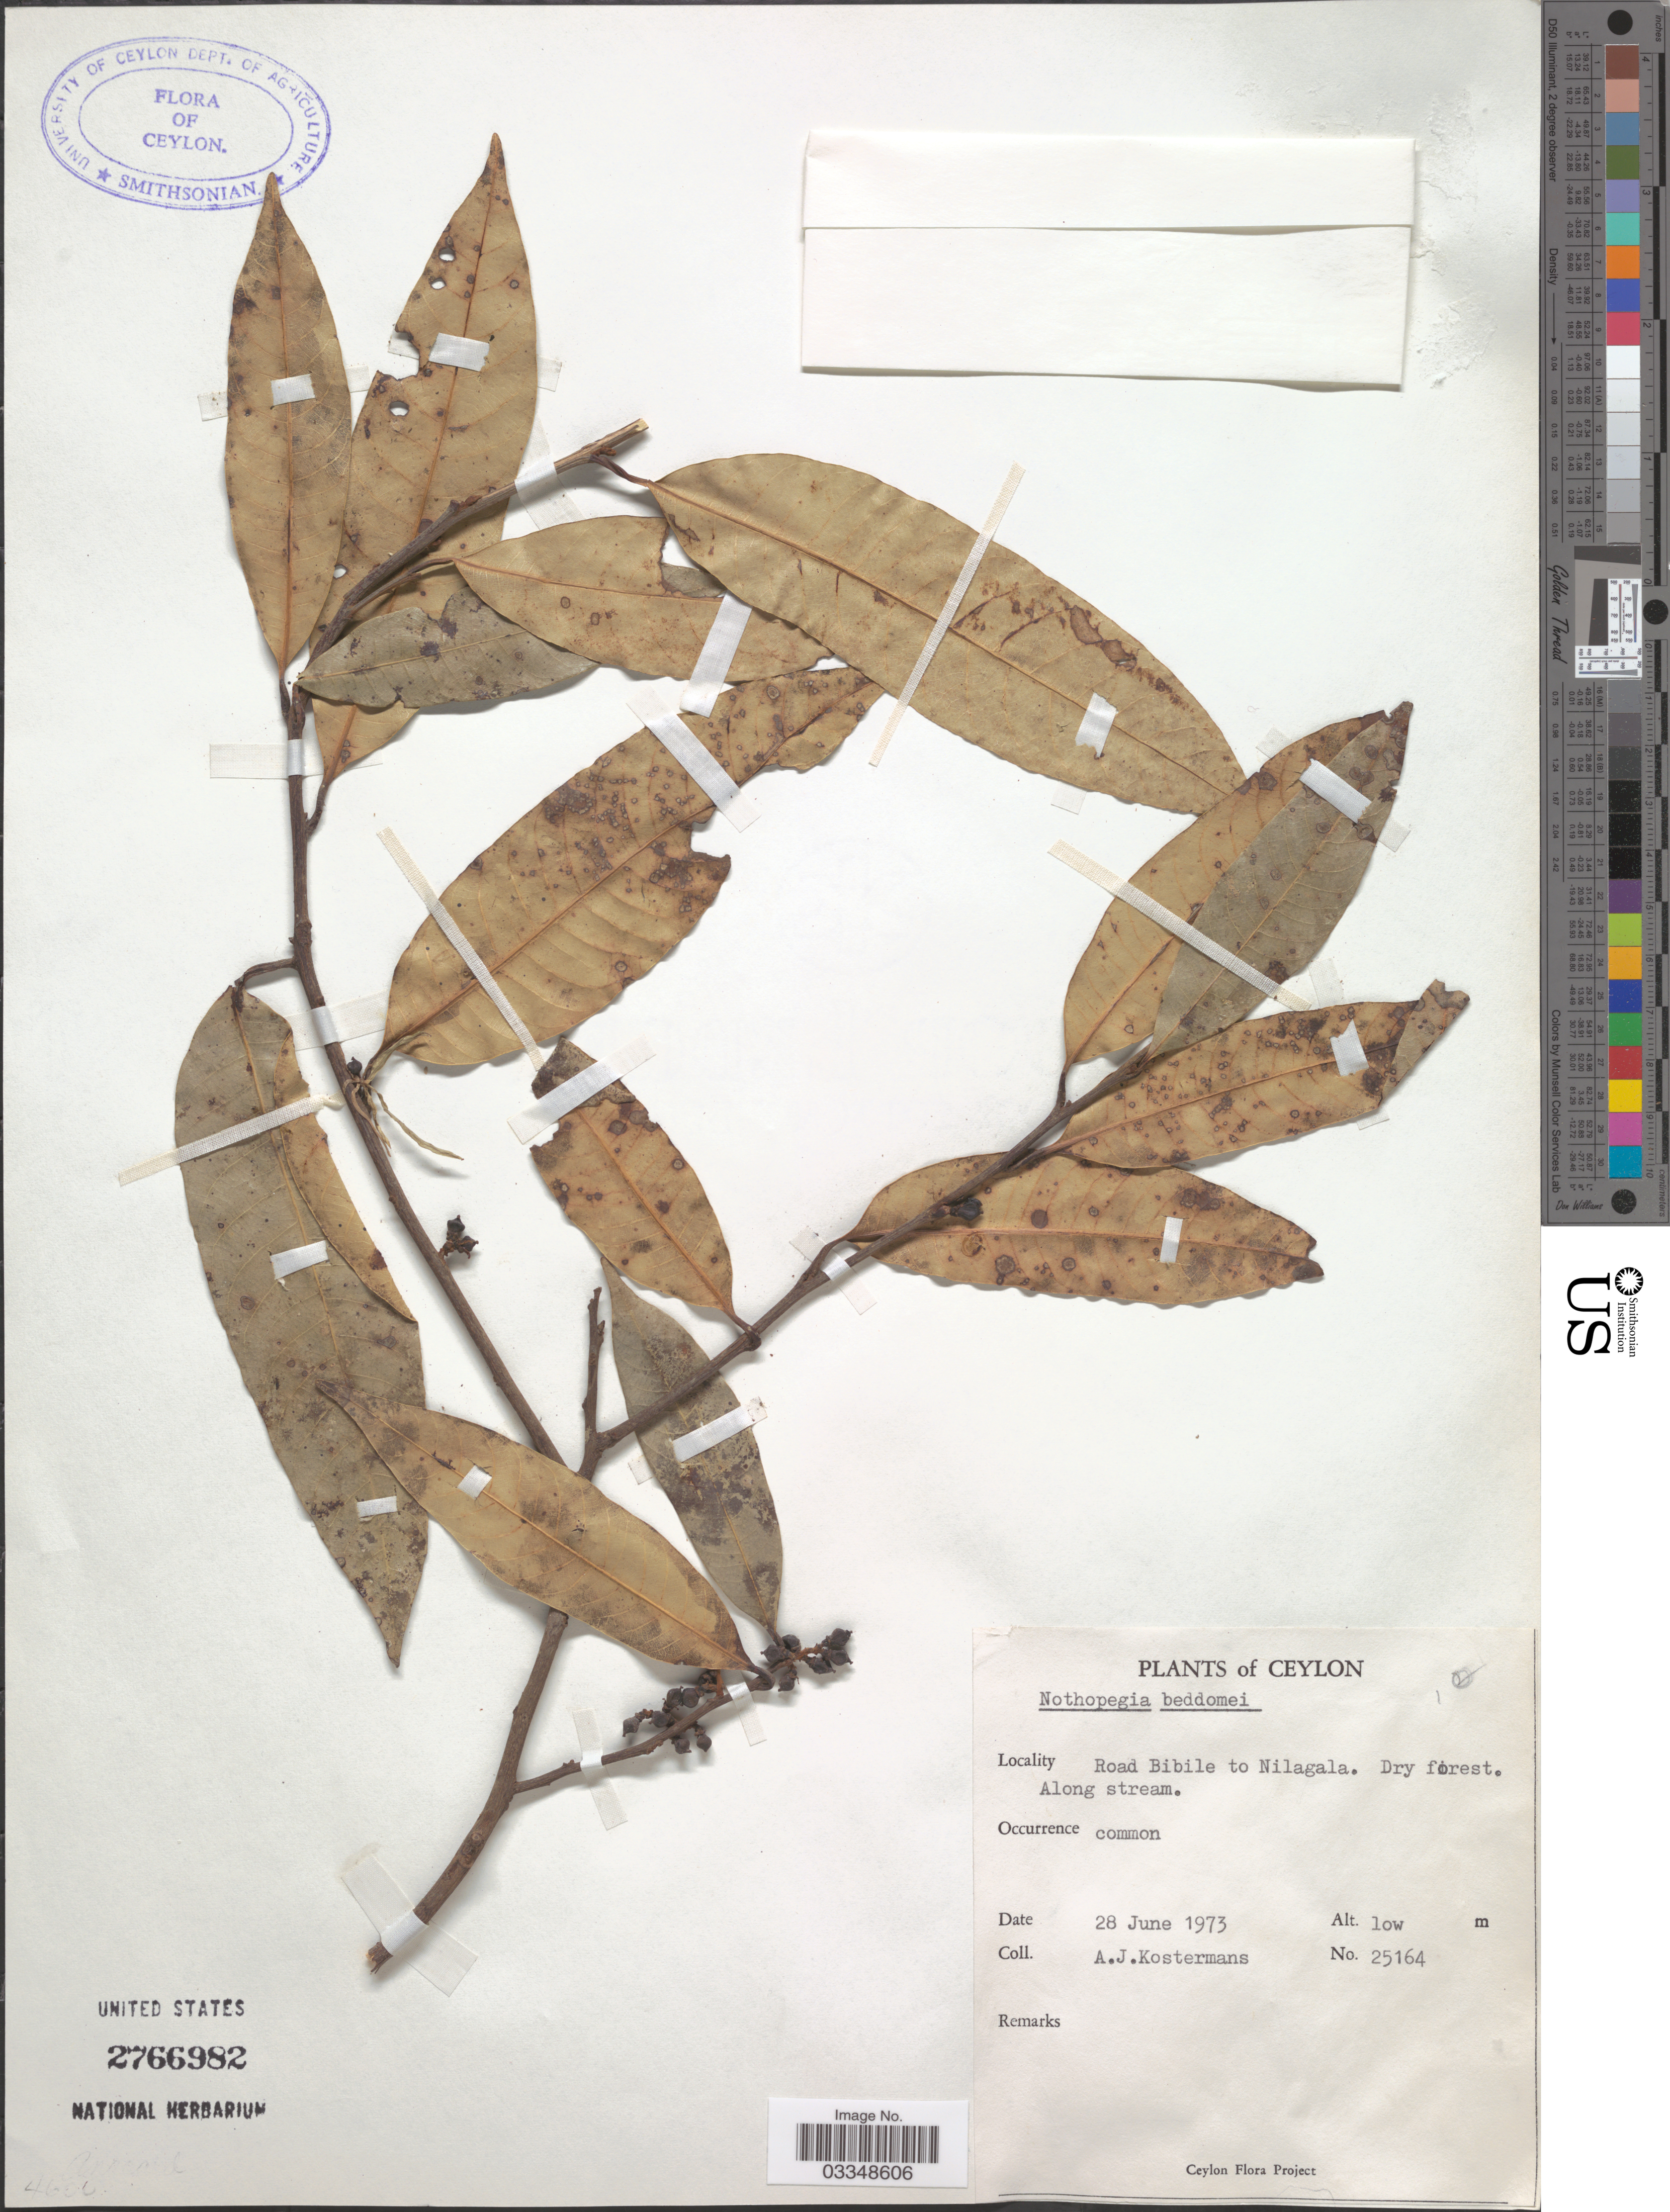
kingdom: Plantae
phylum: Tracheophyta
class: Magnoliopsida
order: Sapindales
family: Anacardiaceae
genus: Nothopegia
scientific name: Nothopegia beddomei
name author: Gamble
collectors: A. J. G. Kostermans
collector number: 25164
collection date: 1973-06-28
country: Sri Lanka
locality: Ceylon. Road Bibile to Nilagala.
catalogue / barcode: US 2766982